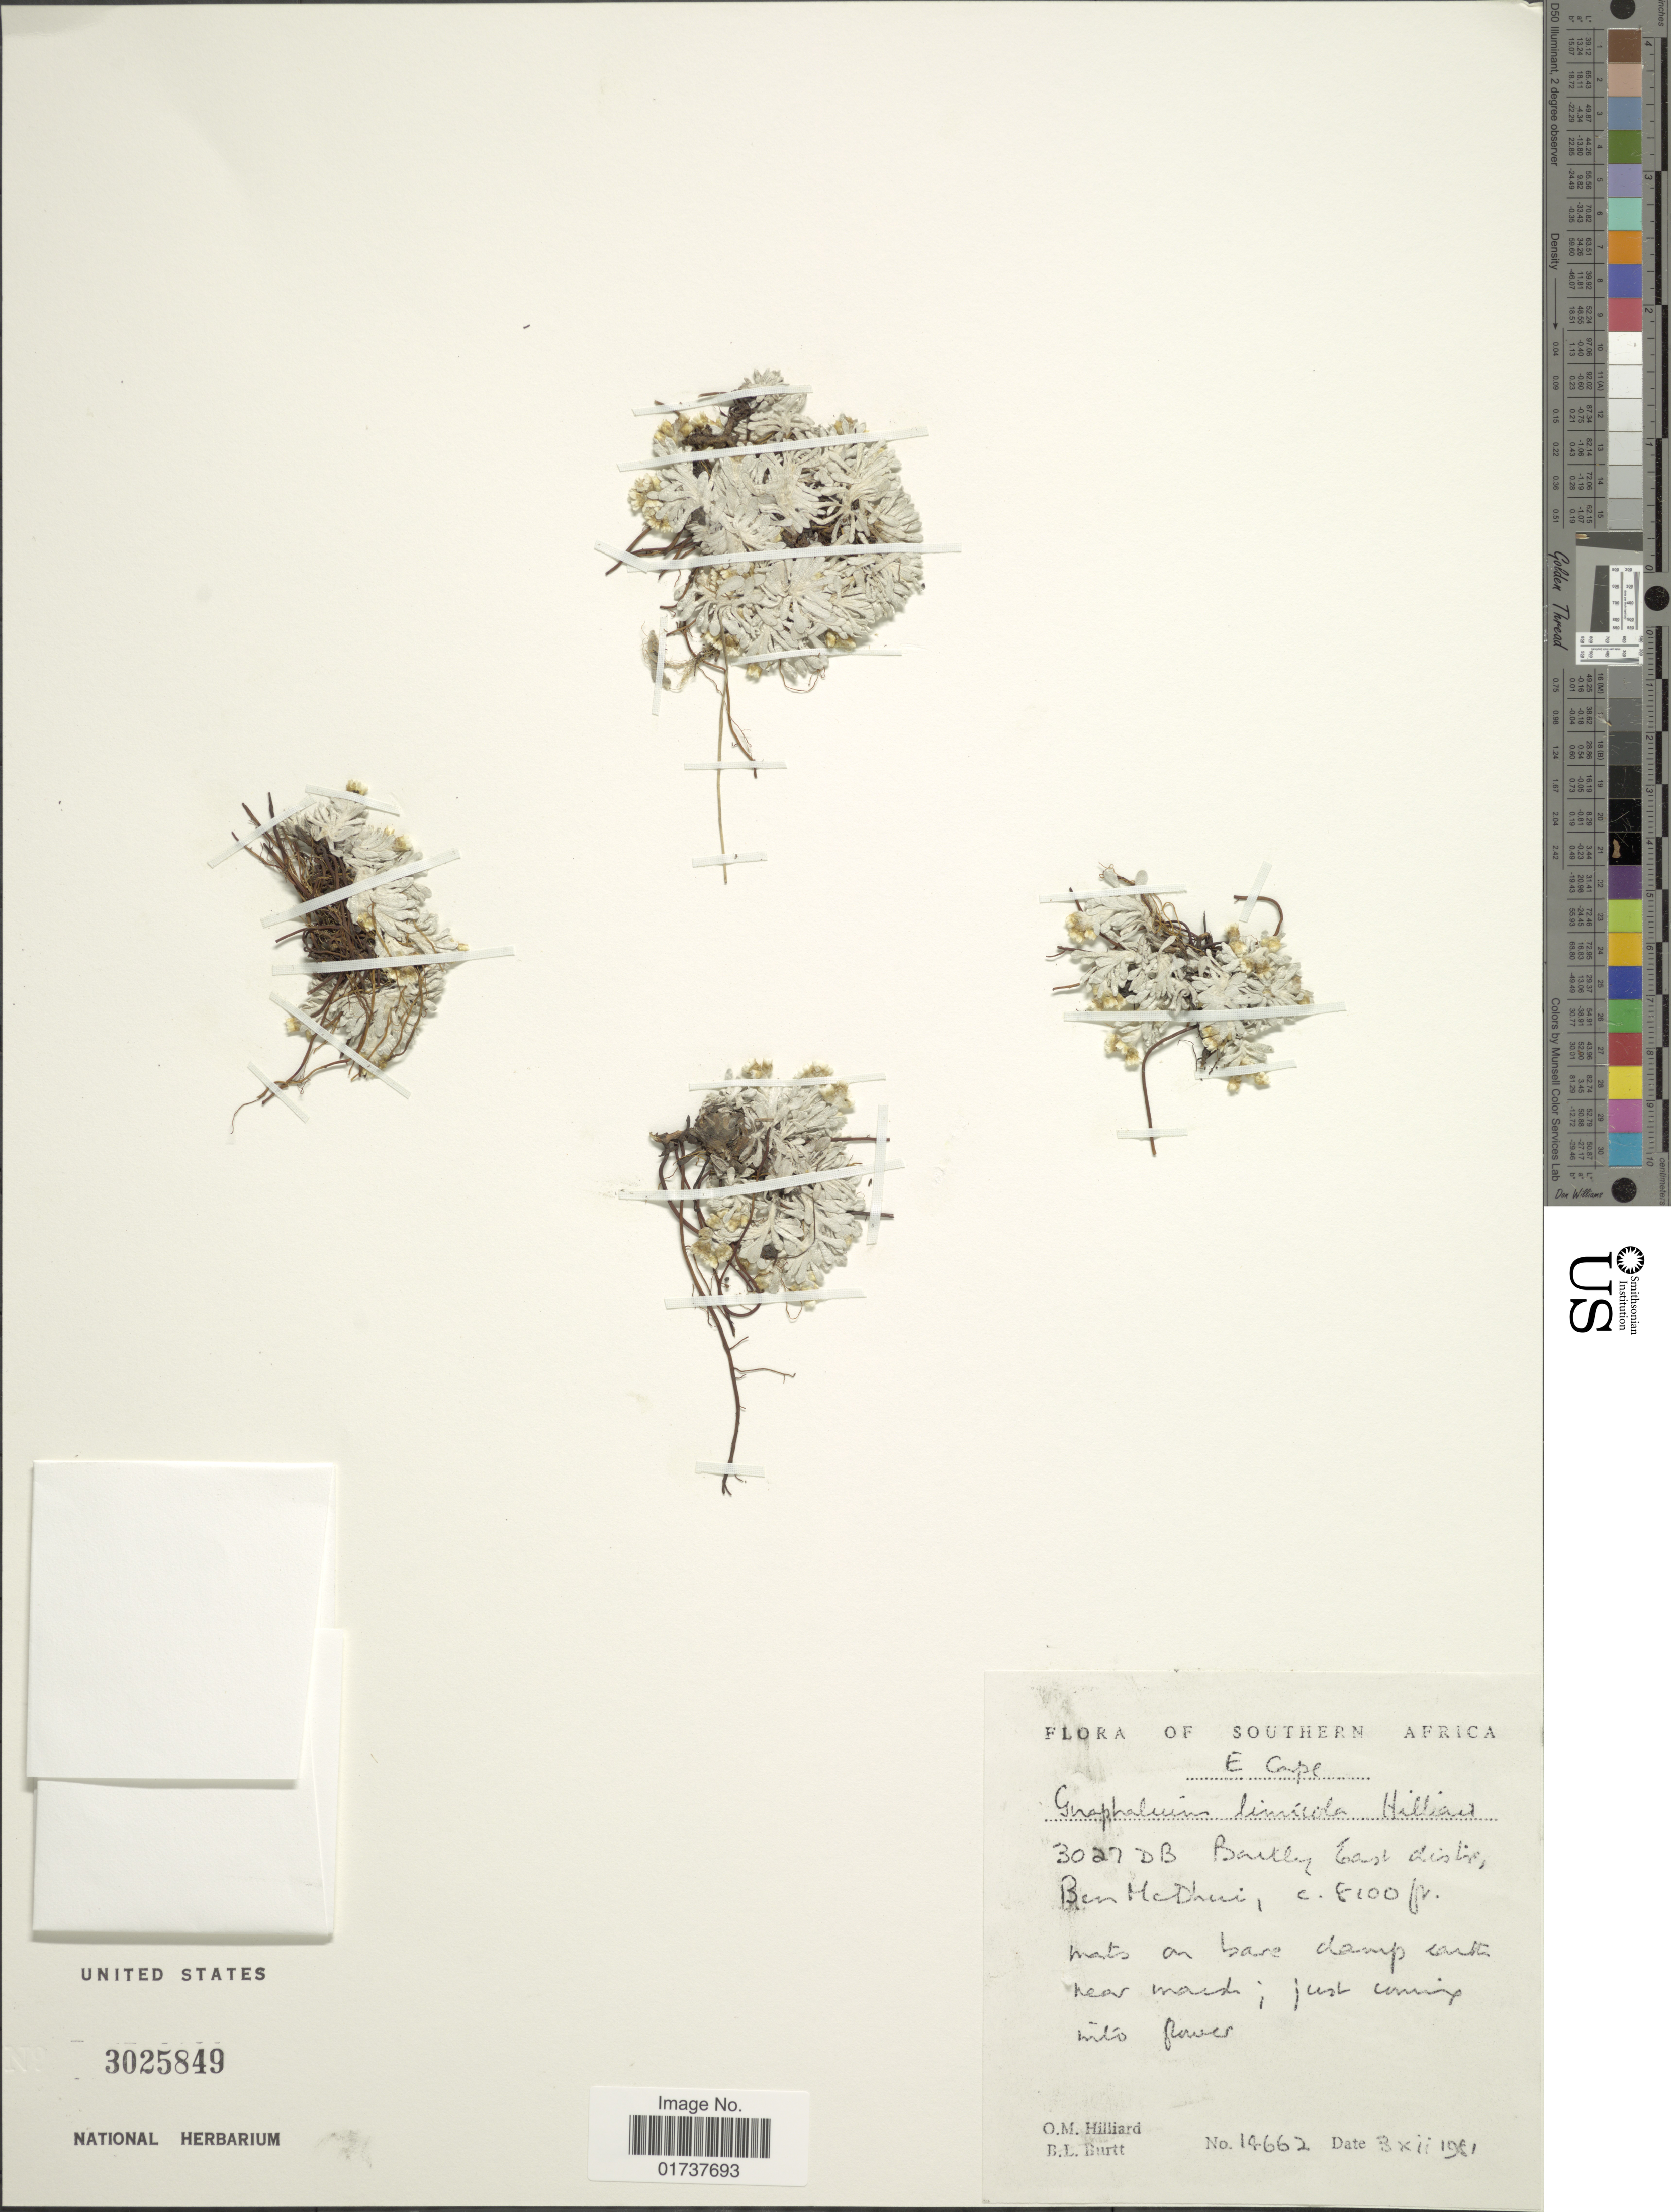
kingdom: Plantae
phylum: Tracheophyta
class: Magnoliopsida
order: Asterales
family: Asteraceae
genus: Gnaphalium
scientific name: Gnaphalium limicola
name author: Hilliard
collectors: O. M. Hilliard & B. L. Burtt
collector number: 14662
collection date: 1961-12-03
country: South Africa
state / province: Eastern Cape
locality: E Cape, 3027 DB Bartly East distr., Ben McDhui.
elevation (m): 2469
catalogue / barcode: US 3025849